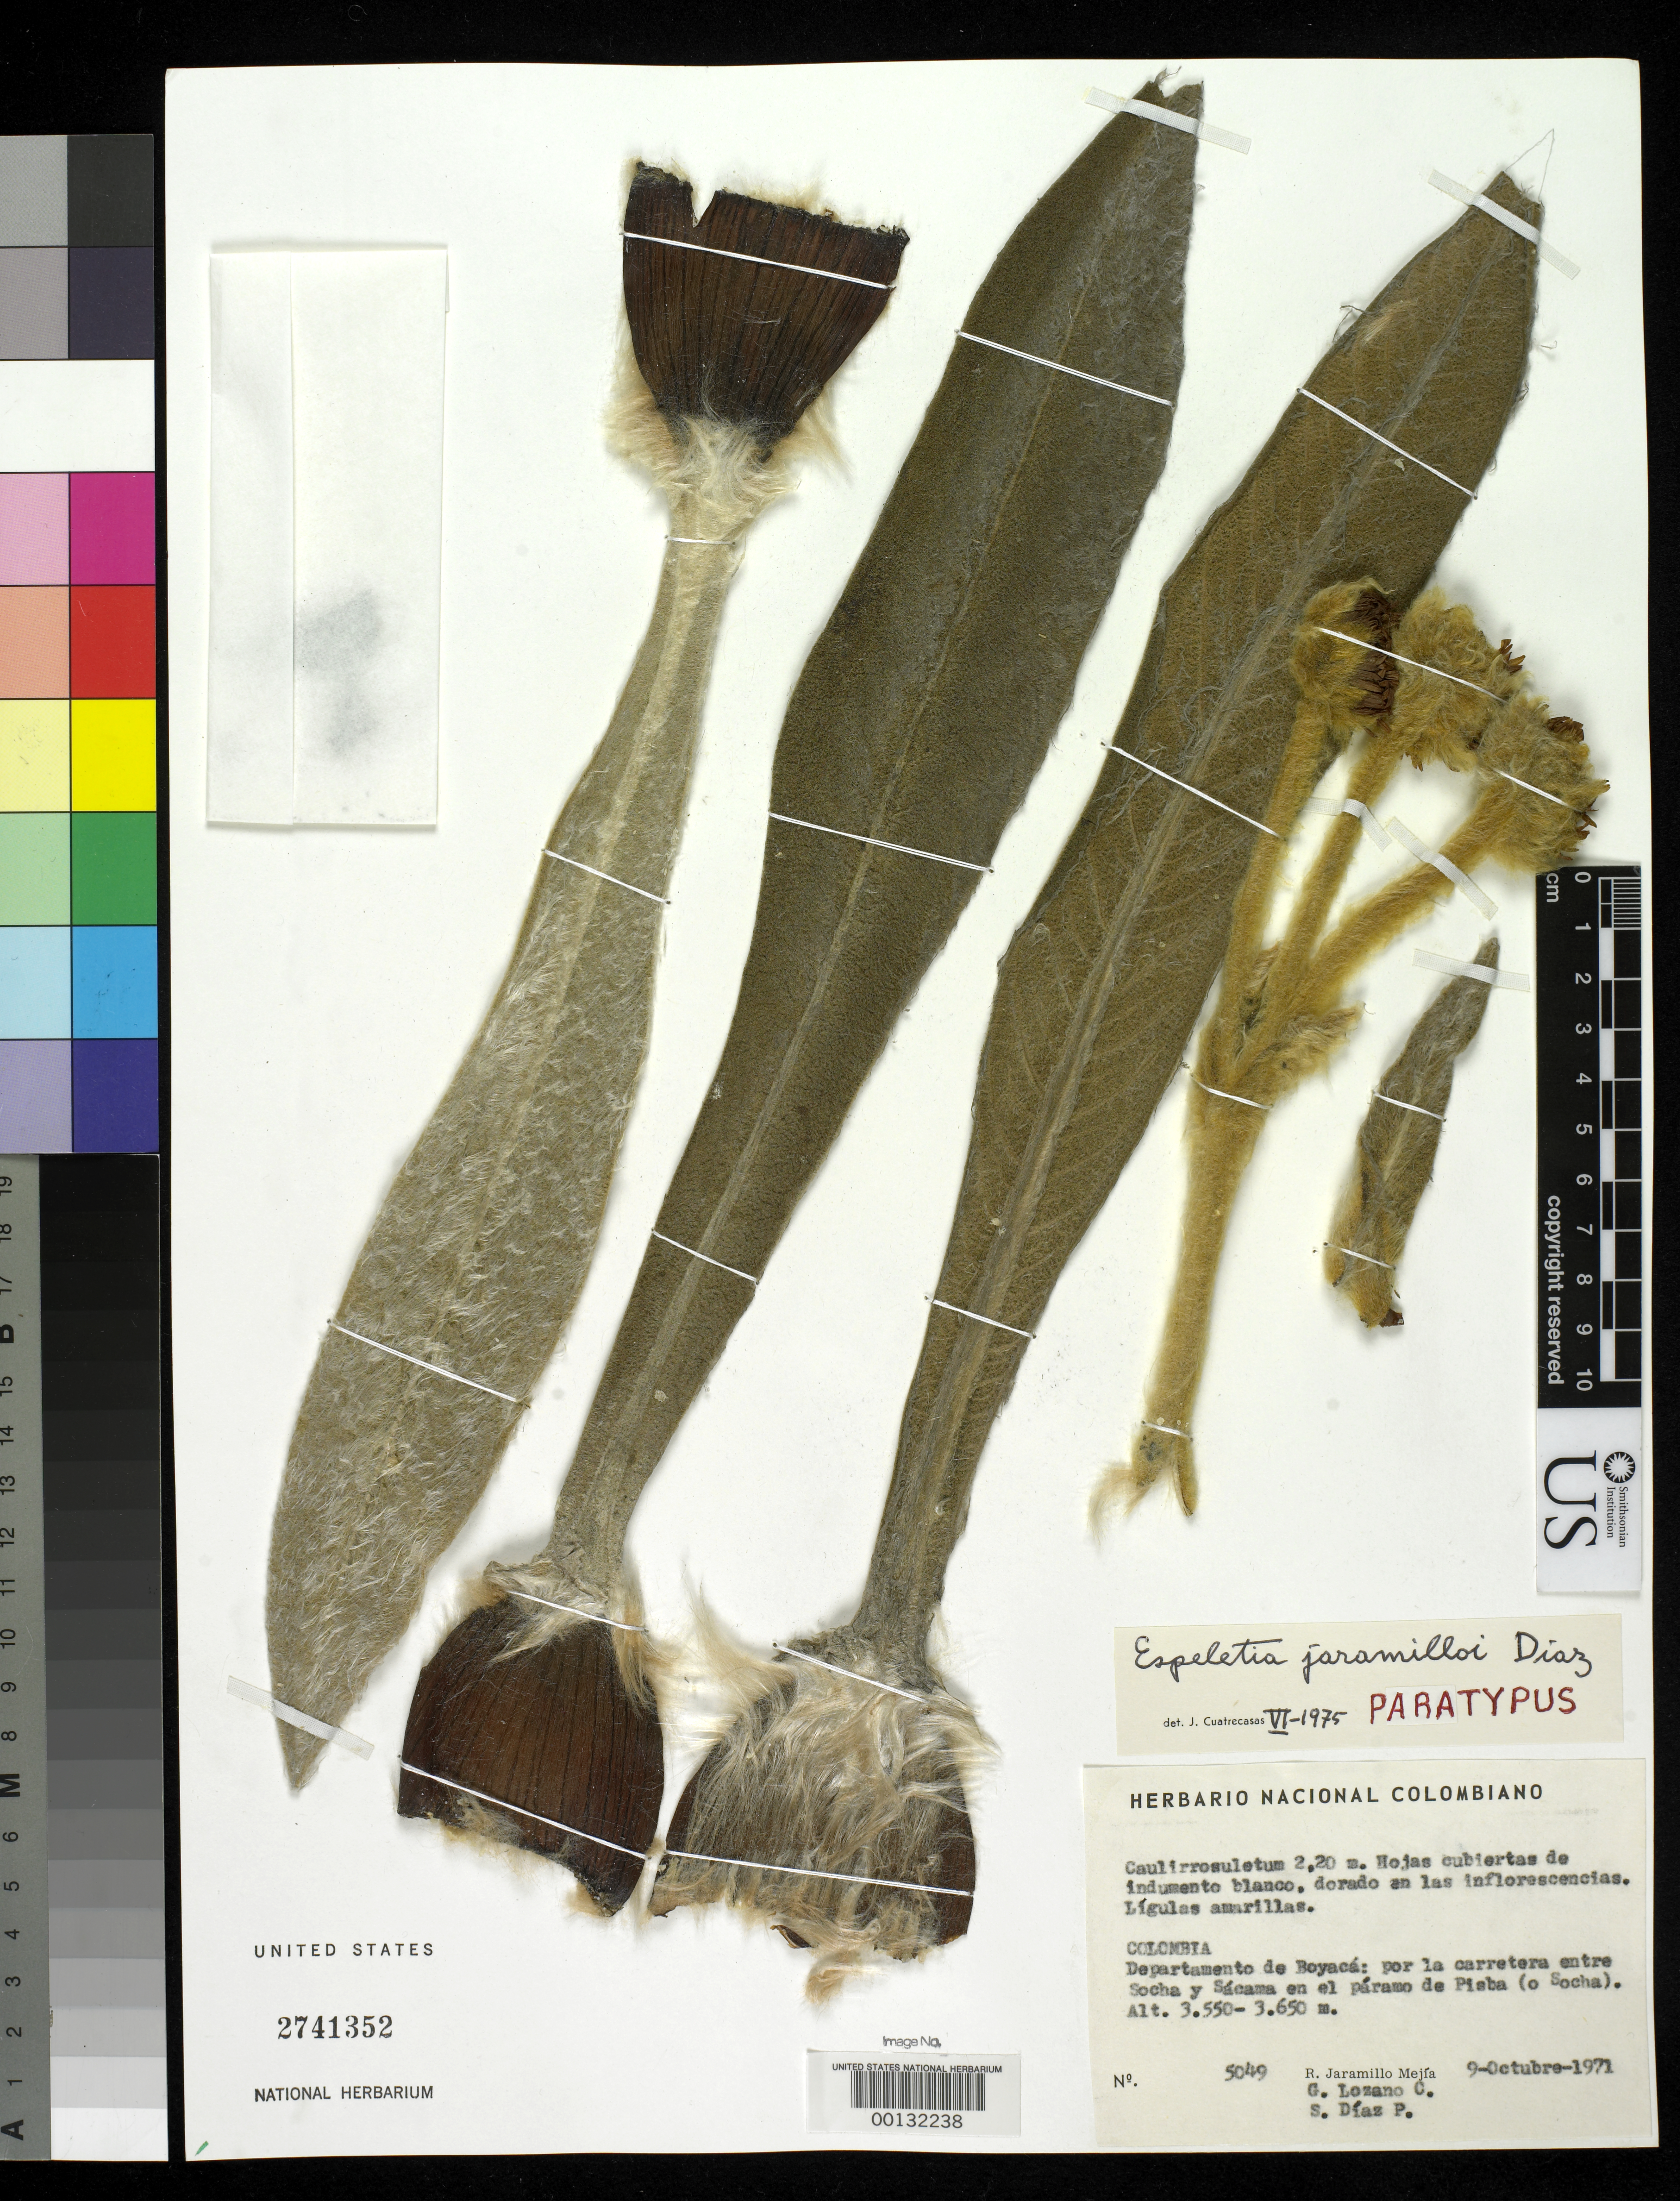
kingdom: Plantae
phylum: Tracheophyta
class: Magnoliopsida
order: Asterales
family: Asteraceae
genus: Espeletia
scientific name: Espeletia jaramilloi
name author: S. Díaz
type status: Paratype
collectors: R. Jaramillo M.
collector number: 5049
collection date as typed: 09 Oct 1971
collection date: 1971-10-09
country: Colombia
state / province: Boyacá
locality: Between Socha and Sacama, Páramo de Pisba.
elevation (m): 3550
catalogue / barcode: US 2741352